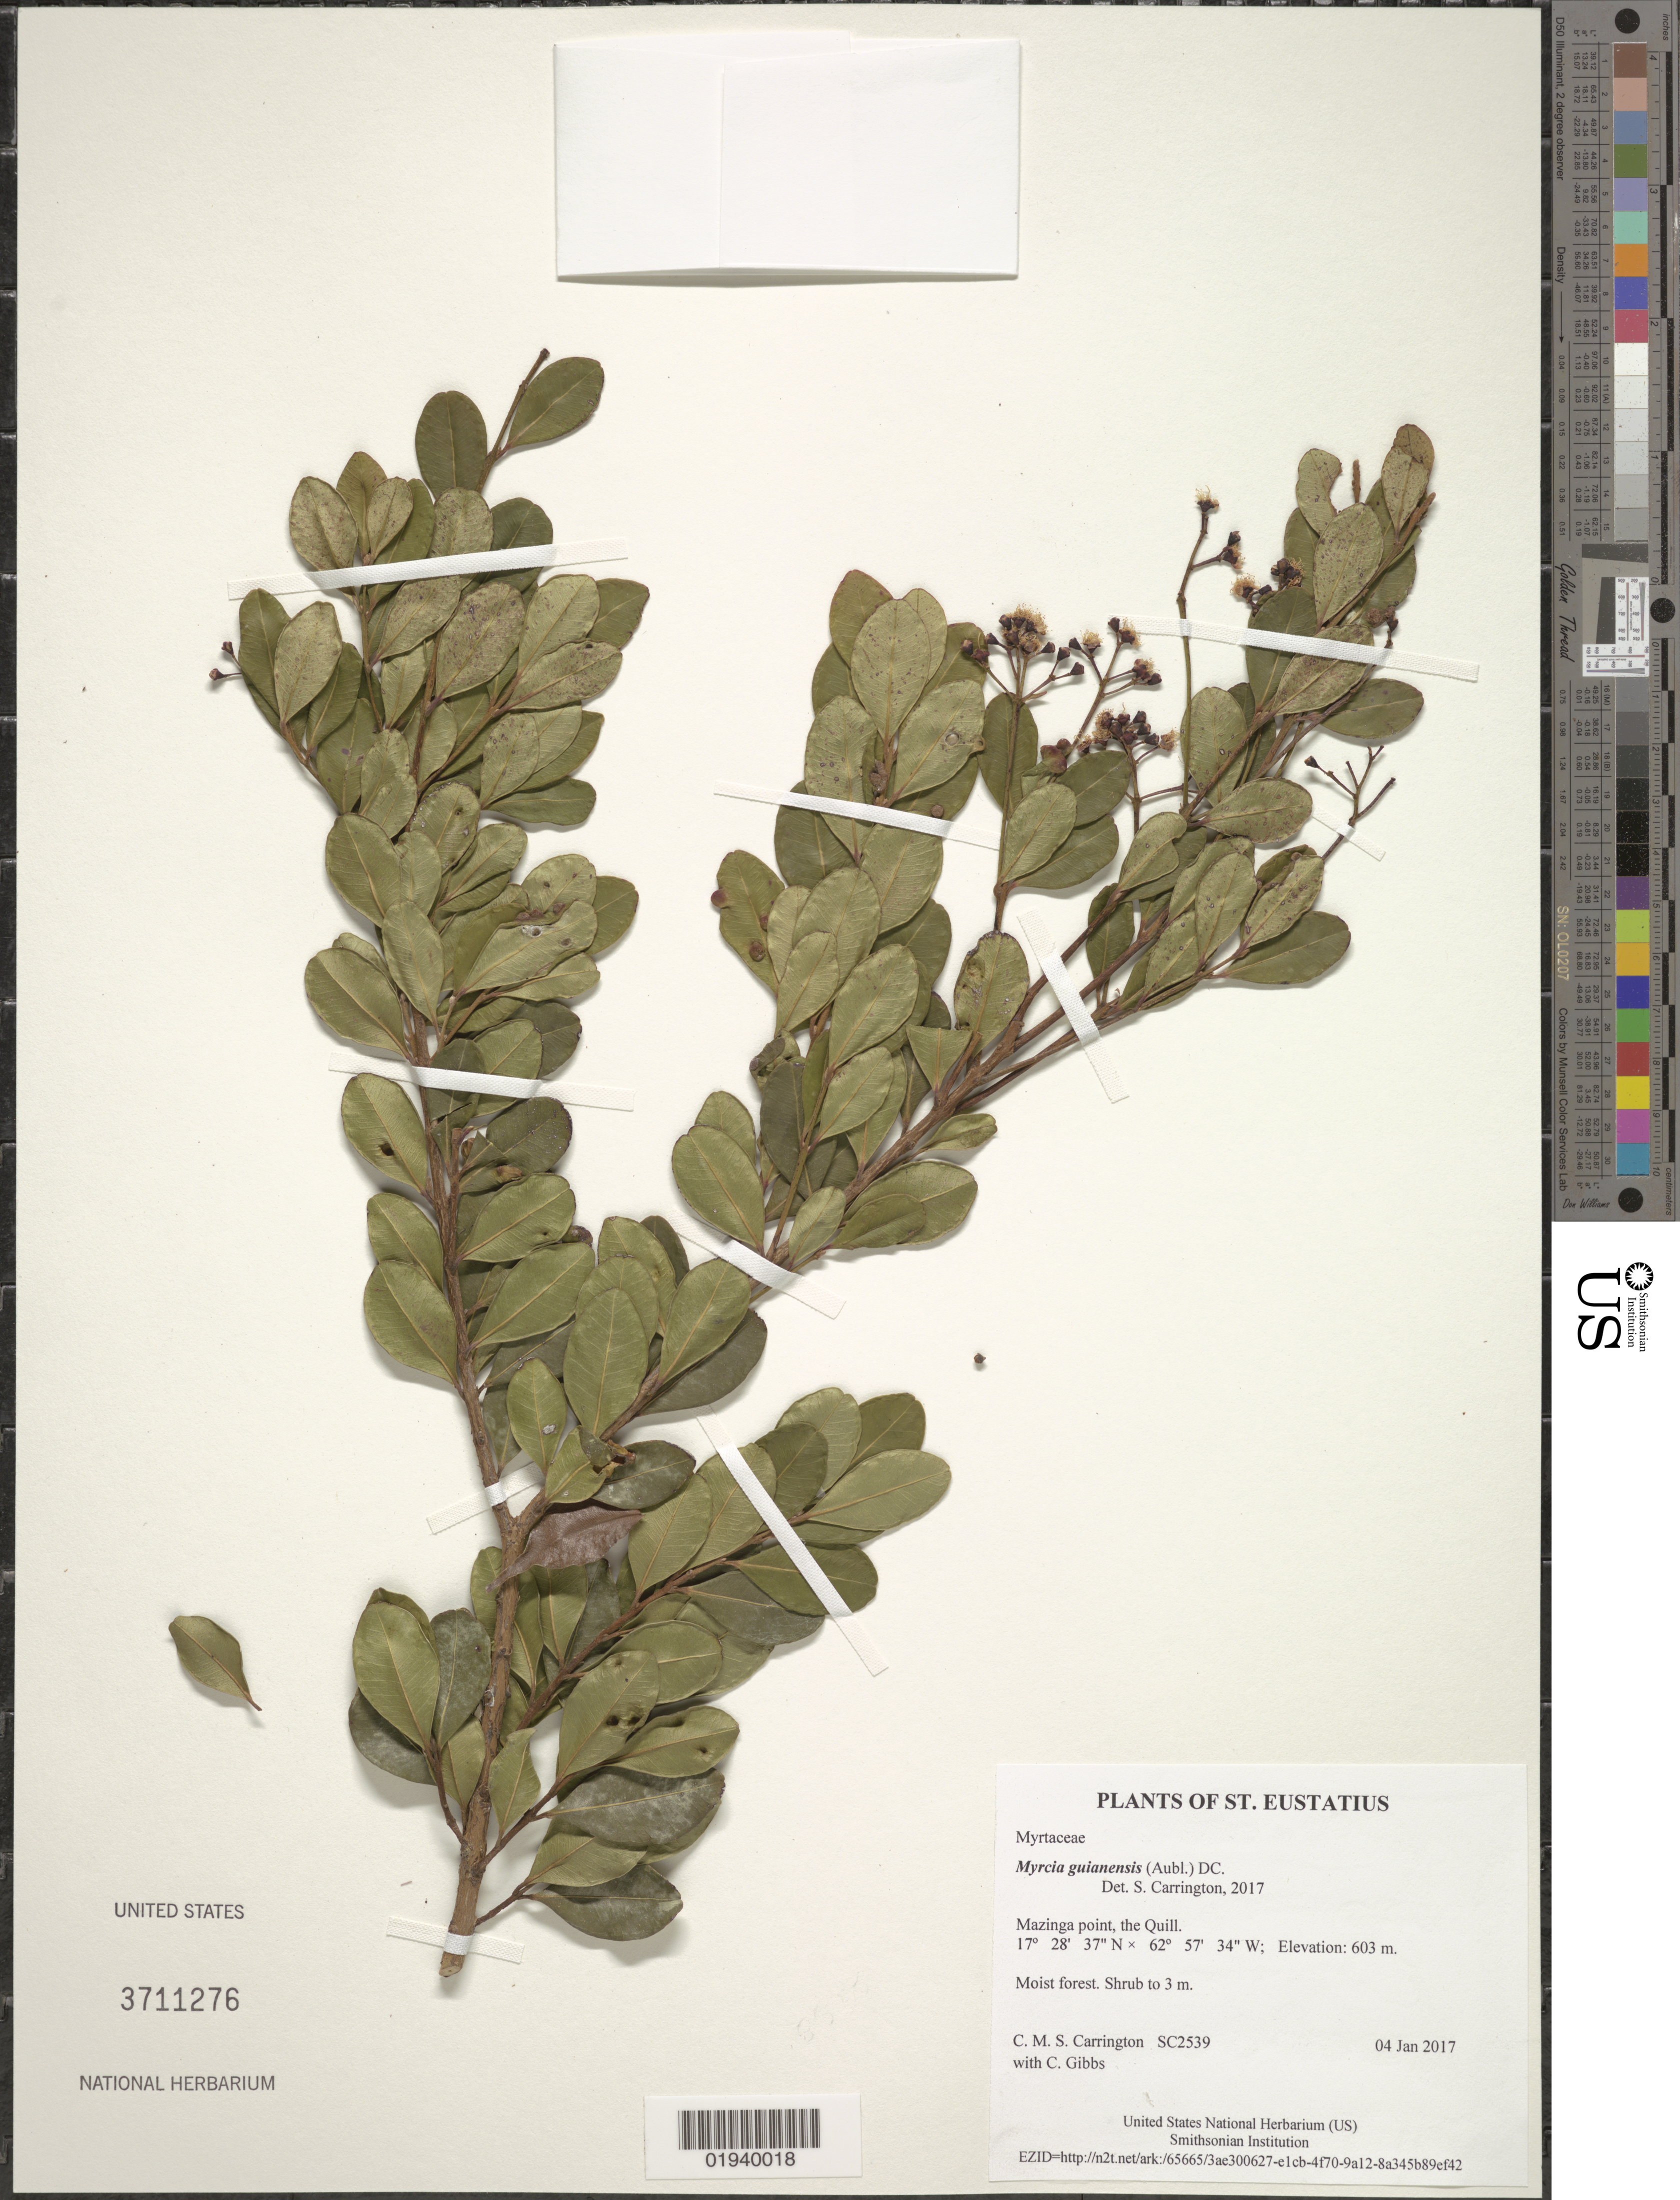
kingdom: Plantae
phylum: Tracheophyta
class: Magnoliopsida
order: Myrtales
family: Myrtaceae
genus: Myrcia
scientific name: Myrcia guianensis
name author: (Aubl.) DC.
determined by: Carrington, C. M. S.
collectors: C. M. S. Carrington & C. Gibbs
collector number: SC2539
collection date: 2017-01-04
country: Netherlands Antilles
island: St. Eustatius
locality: Mazinga point, the Quill.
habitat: Moist forest.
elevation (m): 603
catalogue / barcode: US 3711276